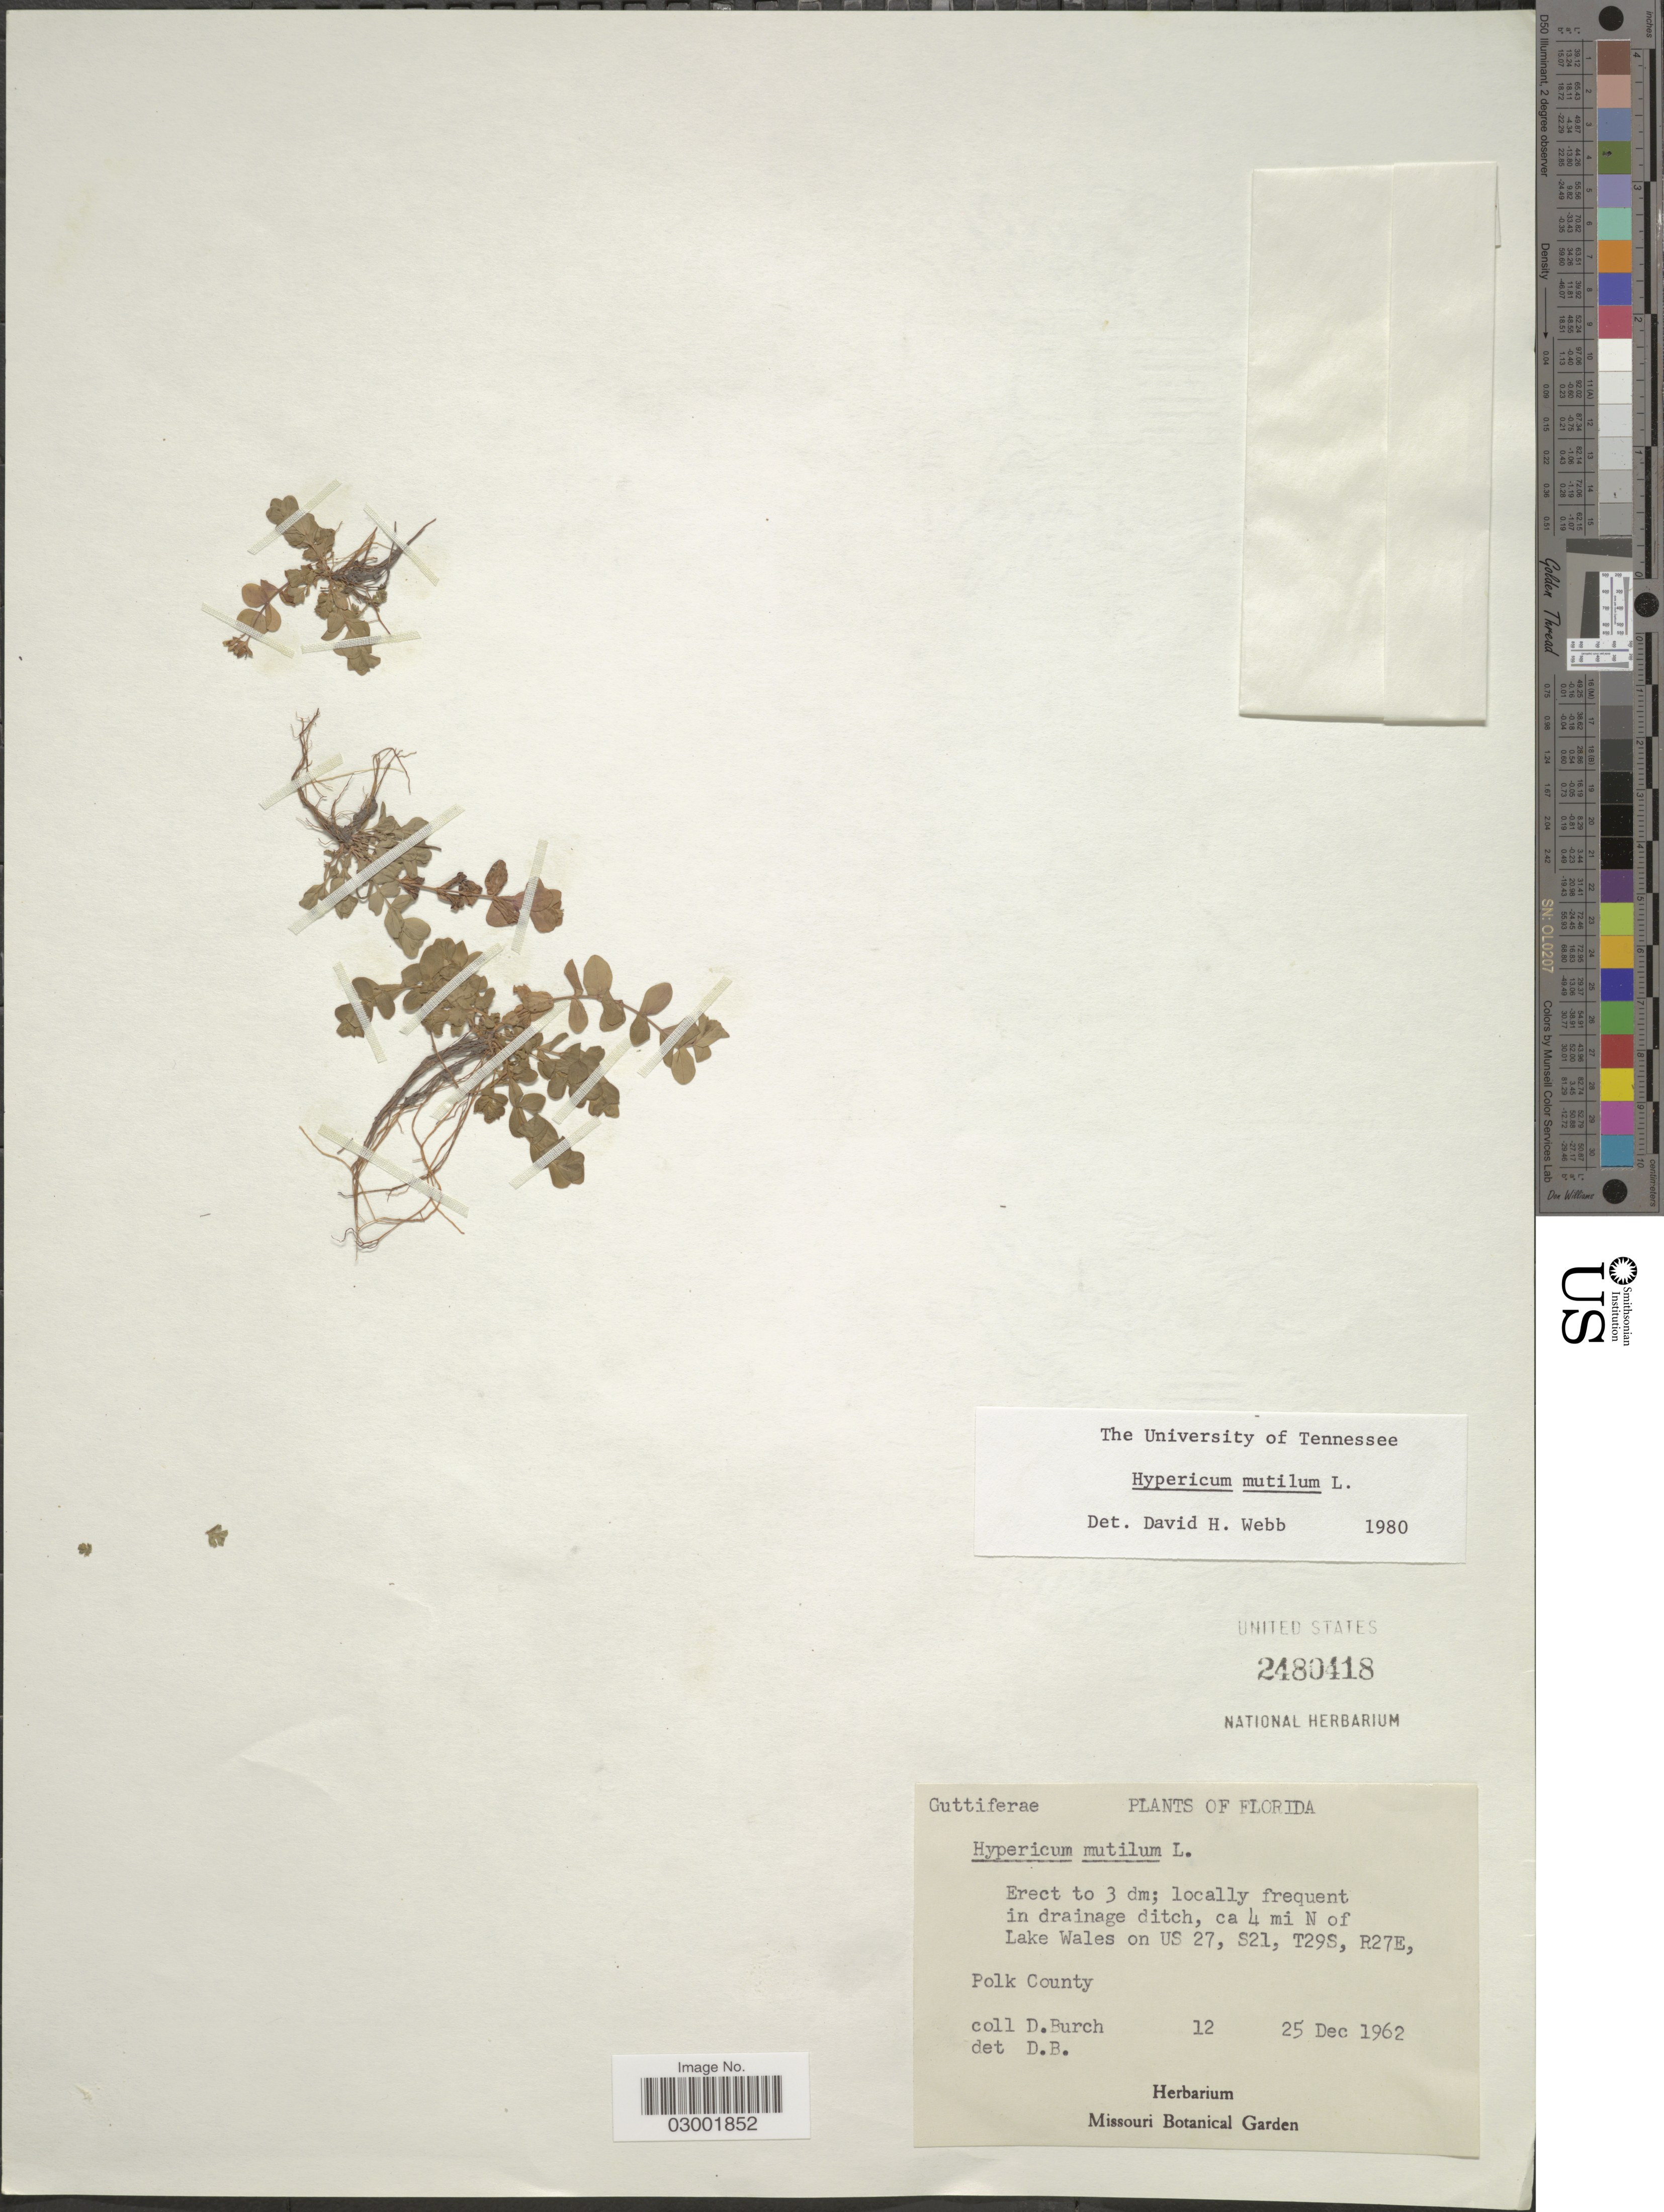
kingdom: Plantae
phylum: Tracheophyta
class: Magnoliopsida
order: Malpighiales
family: Hypericaceae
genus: Hypericum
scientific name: Hypericum mutilum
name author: L.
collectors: D. Burch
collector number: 12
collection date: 1962-12-25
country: United States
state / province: Florida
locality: Ca 4 mi N of Lake Wales on US 27, S21, T29S, R27E, Polk County.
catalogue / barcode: US 2480418